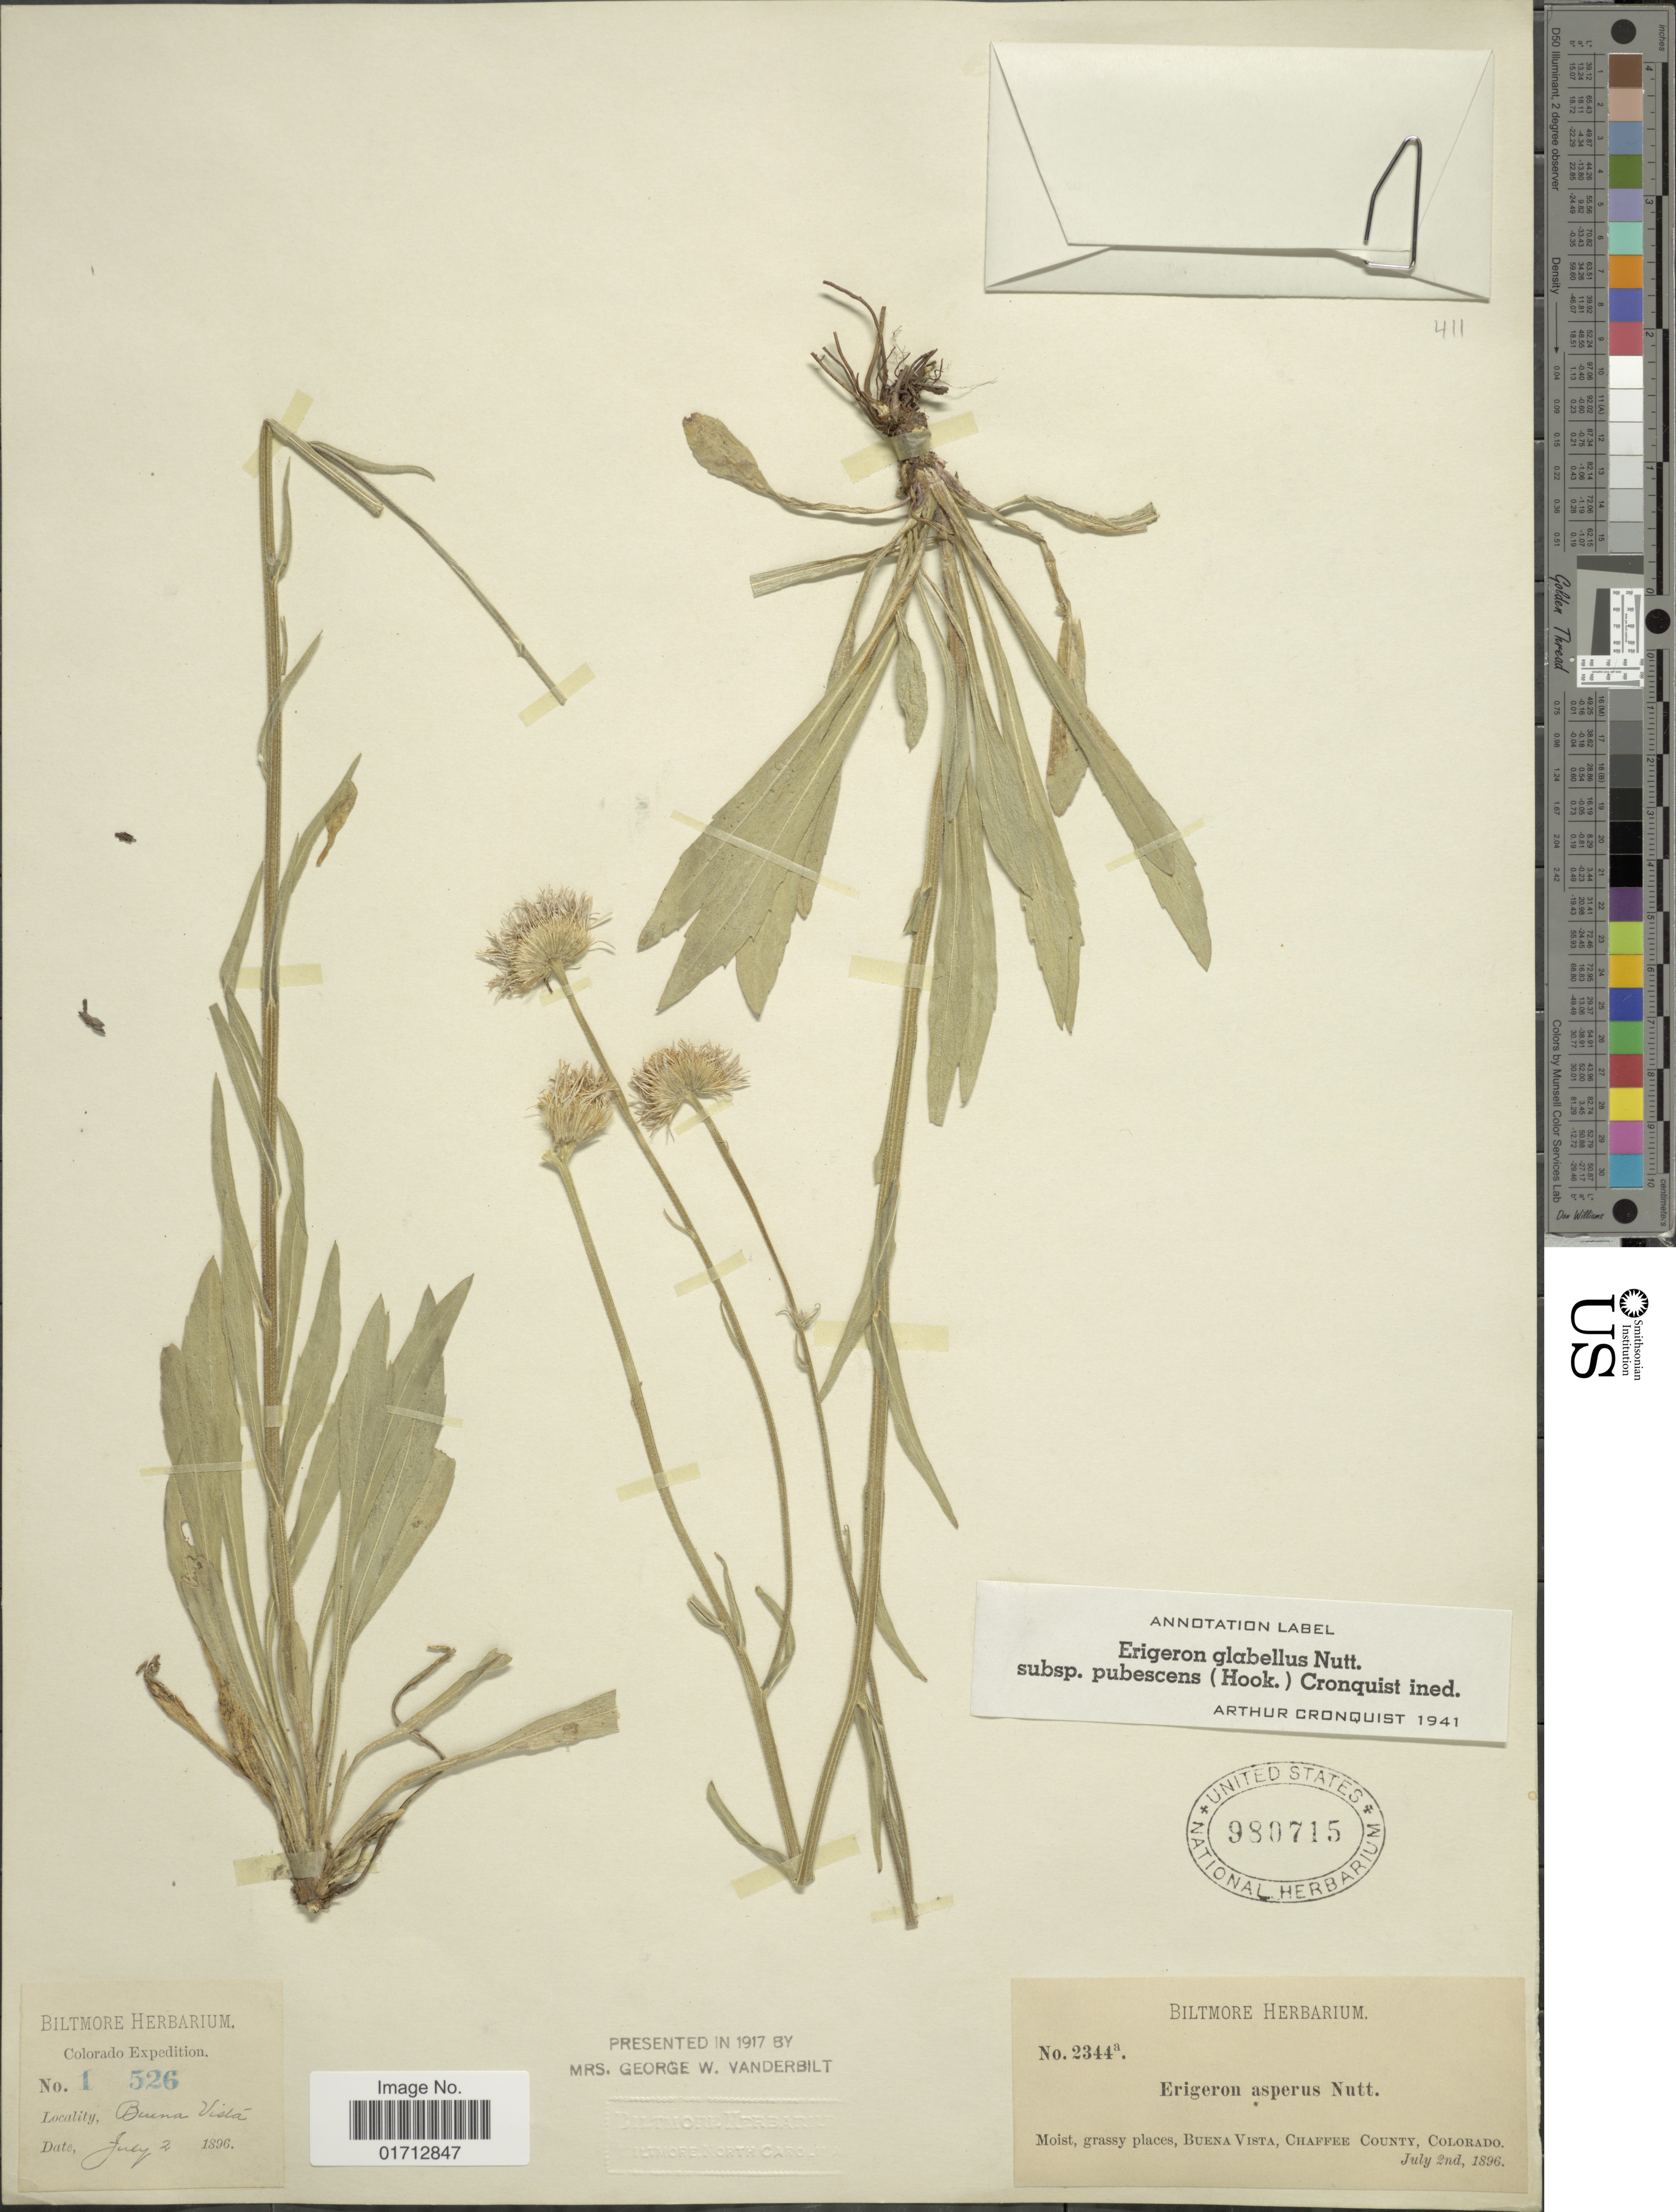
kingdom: Plantae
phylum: Tracheophyta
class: Magnoliopsida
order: Asterales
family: Asteraceae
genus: Erigeron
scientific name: Erigeron glabellus subsp. pubescens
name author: (Hook.) Cronq.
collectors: ex herb. Biltmore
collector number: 2334a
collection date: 1896-07-02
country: United States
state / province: Colorado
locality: Buena Vista, Chaffee County.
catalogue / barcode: US 980715